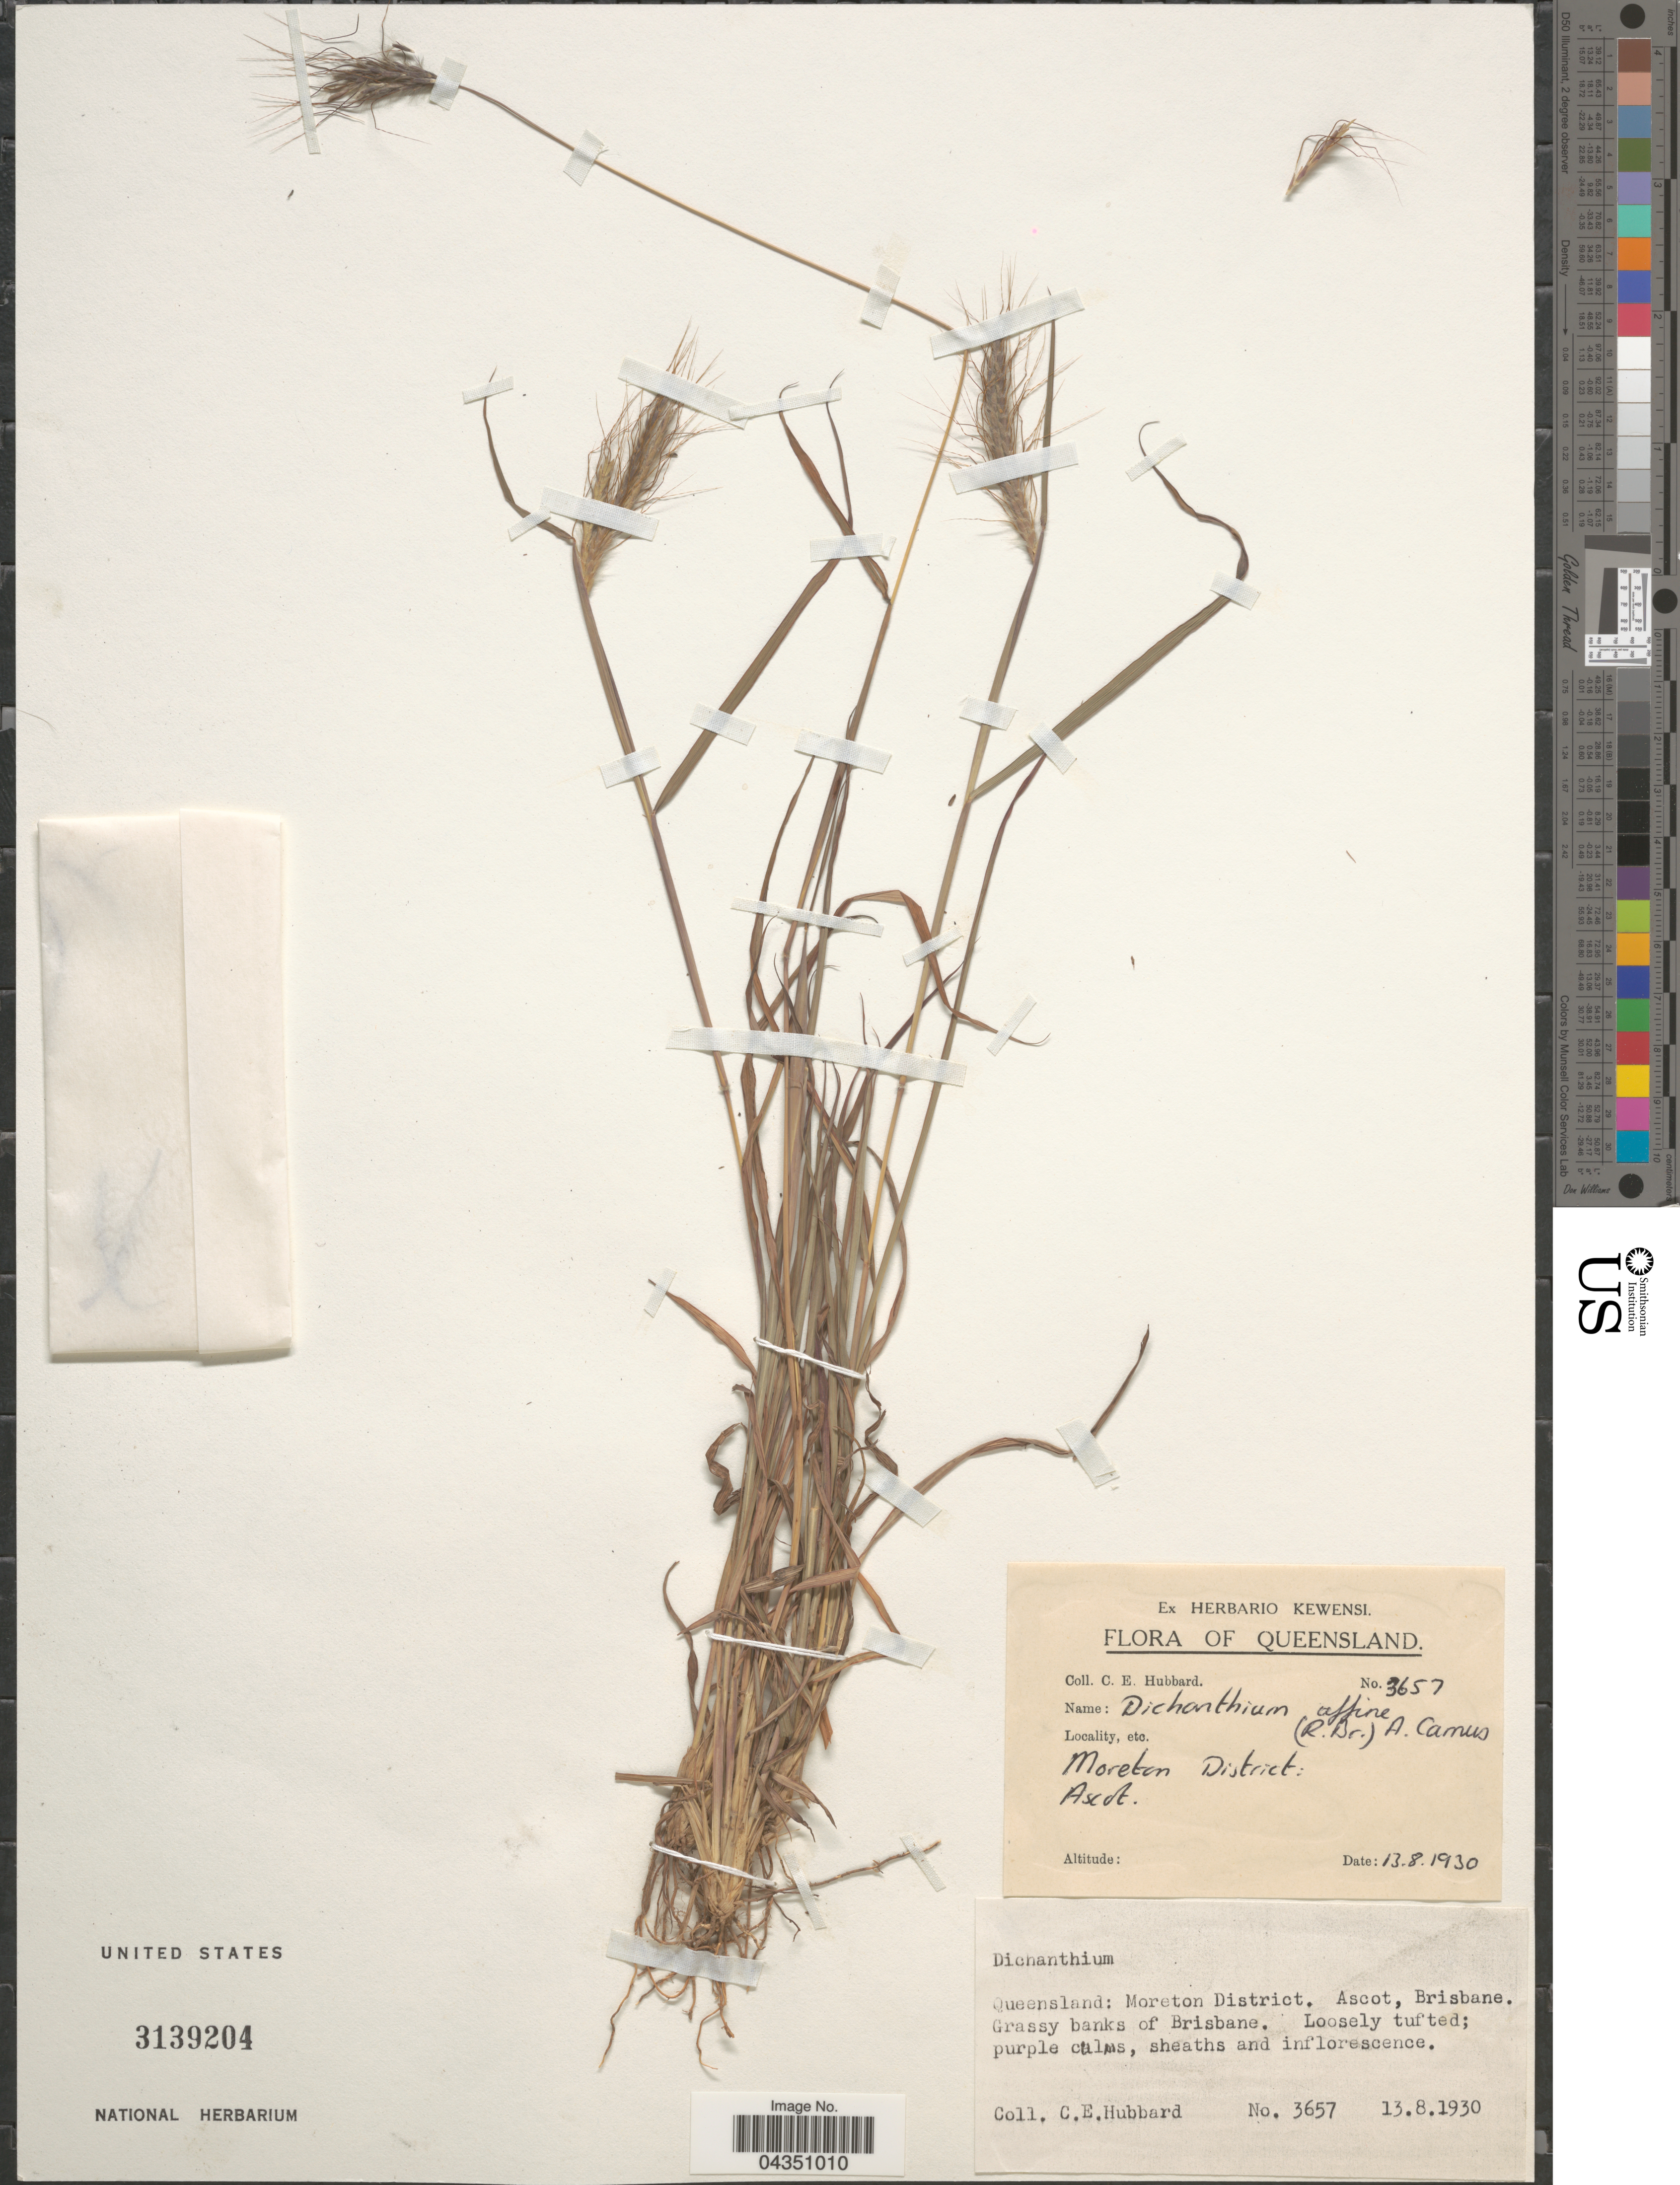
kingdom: Plantae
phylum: Tracheophyta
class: Liliopsida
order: Poales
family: Poaceae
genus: Dichanthium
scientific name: Dichanthium affine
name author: (R. Br.) A. Camus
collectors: C. E. Hubbard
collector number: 3657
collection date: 1930-08-13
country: Australia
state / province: Queensland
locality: Moreton District. Ascot, Brisbane. Grassy banks of Brisbane.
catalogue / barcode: US 3139204